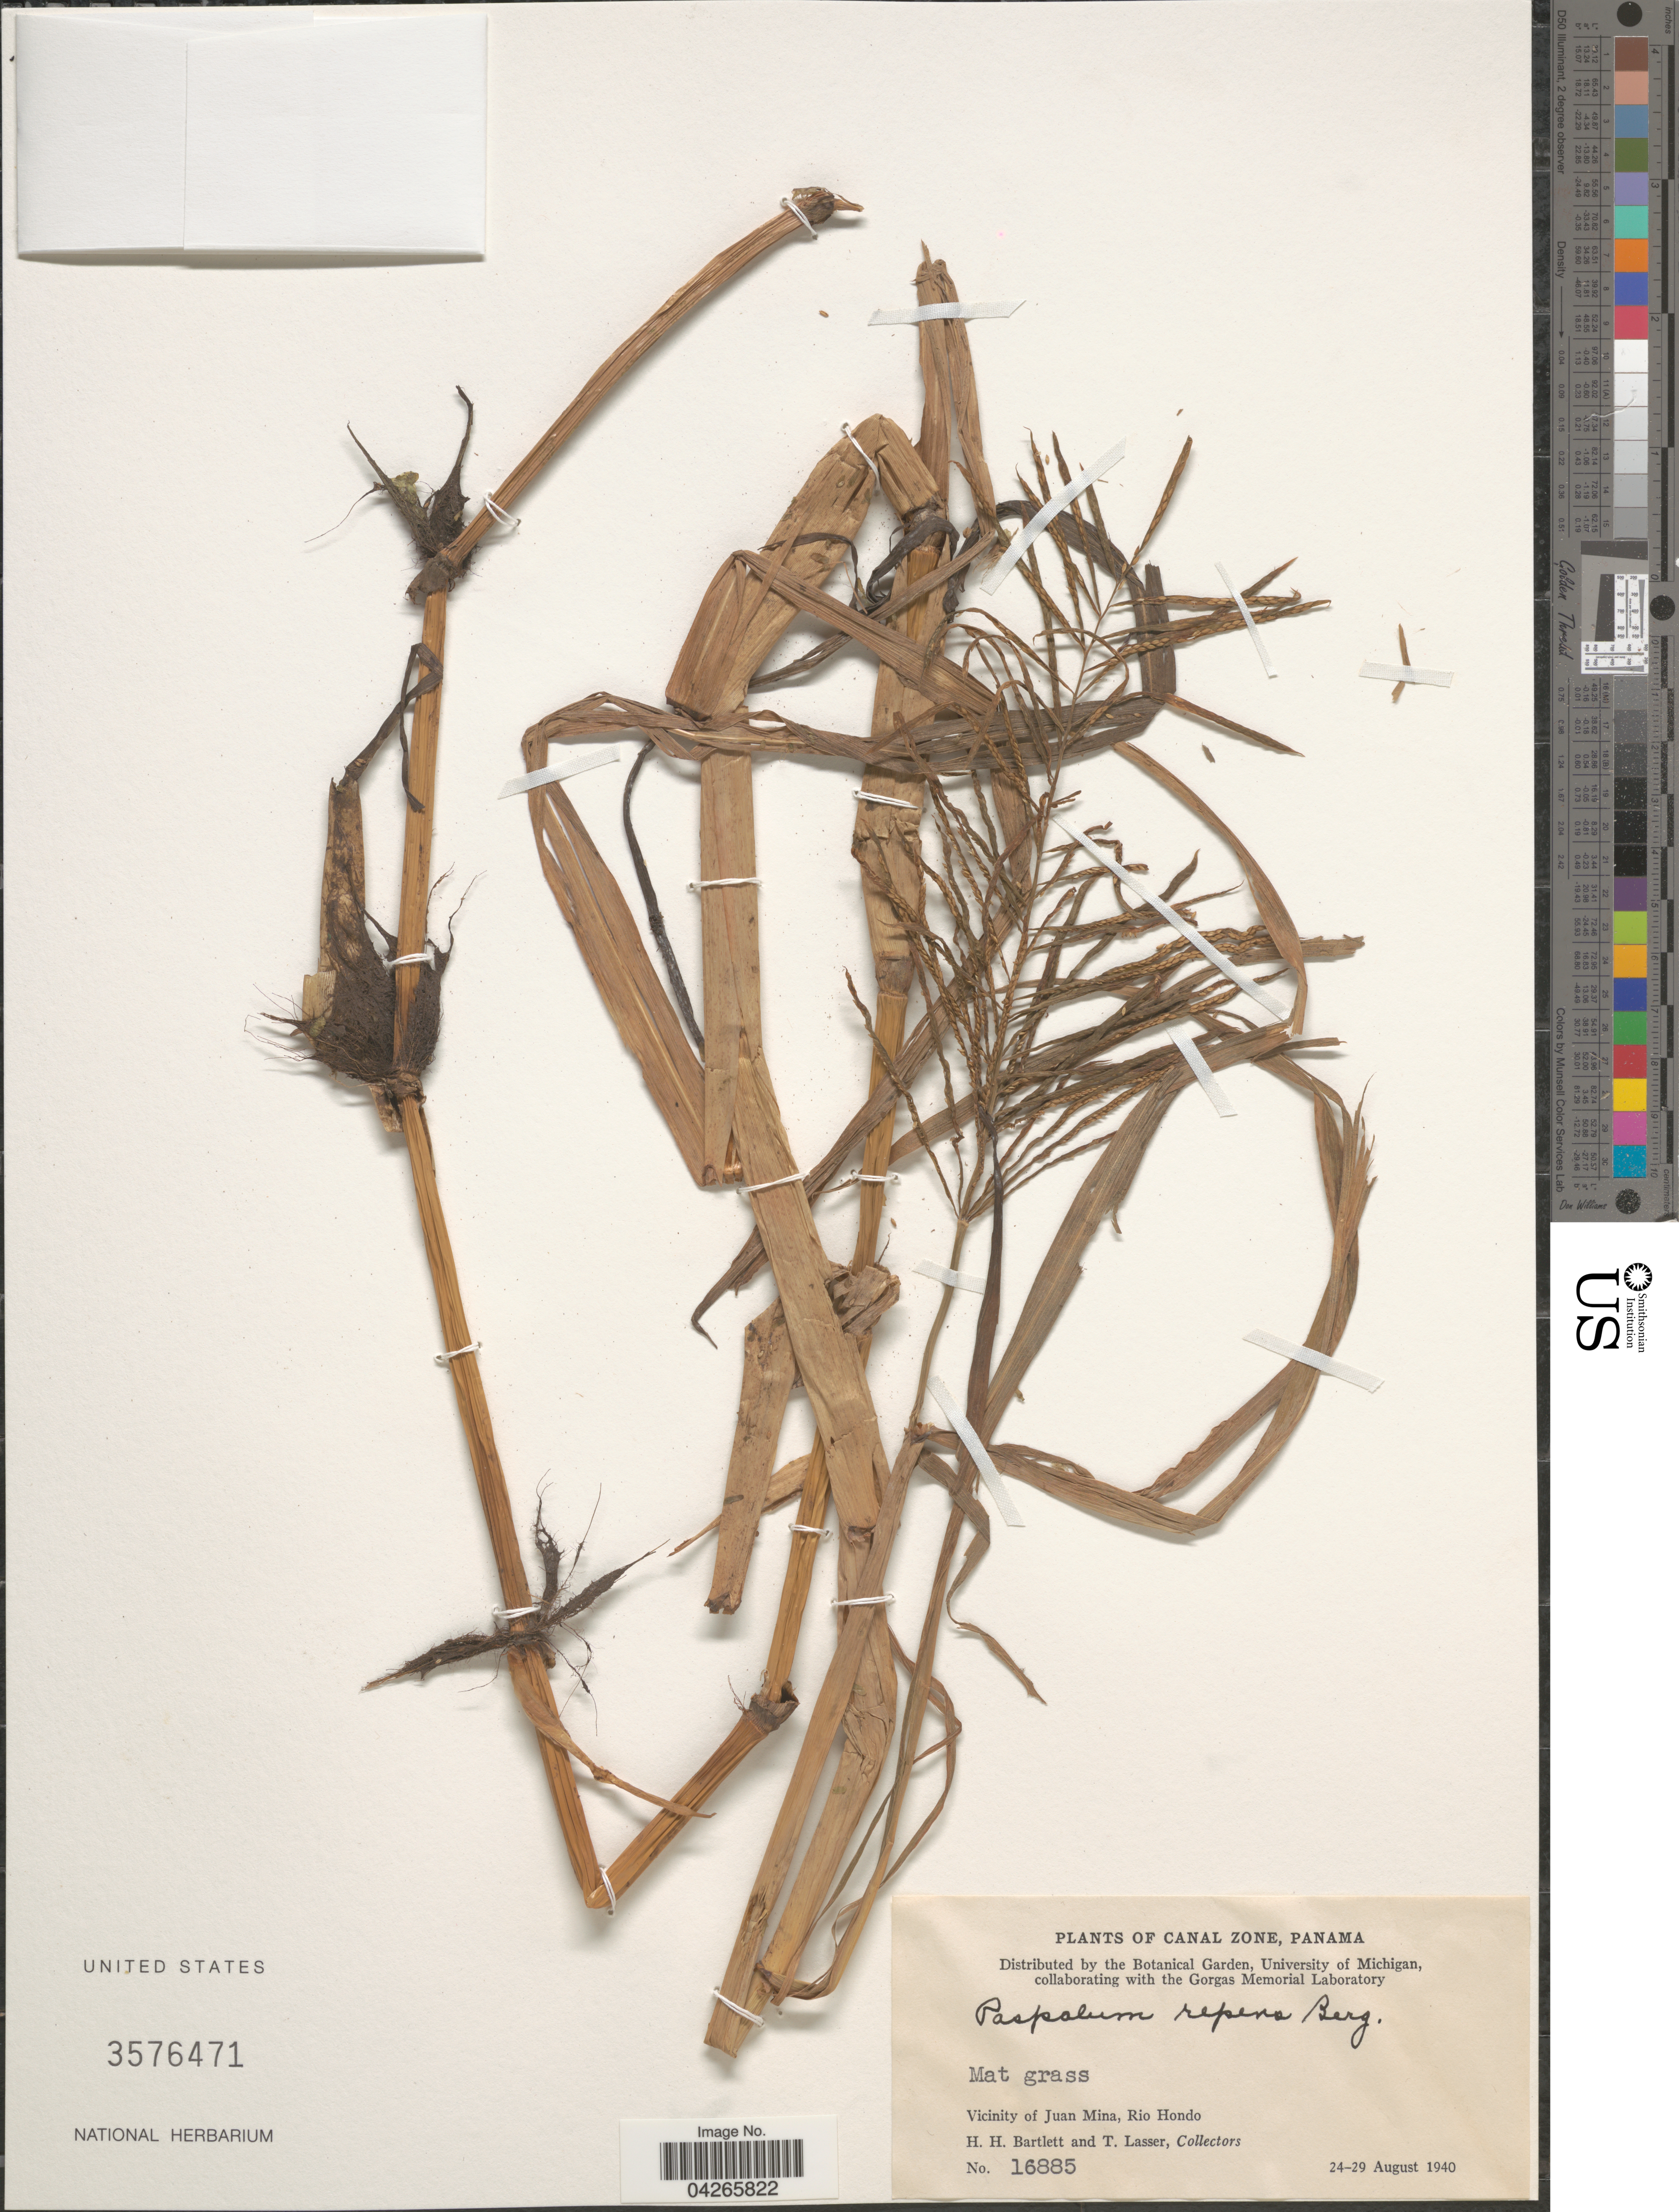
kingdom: Plantae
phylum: Tracheophyta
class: Liliopsida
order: Poales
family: Poaceae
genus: Paspalum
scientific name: Paspalum repens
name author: P.J. Bergius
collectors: H. H. Bartlett & T. Lasser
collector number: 16885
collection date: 1940-08-24/1940-08-29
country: Panama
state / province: Colón / Panamá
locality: Canal Zone. Vicinity of Juan Mina, Rio Hondo.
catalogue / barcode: US 3576471